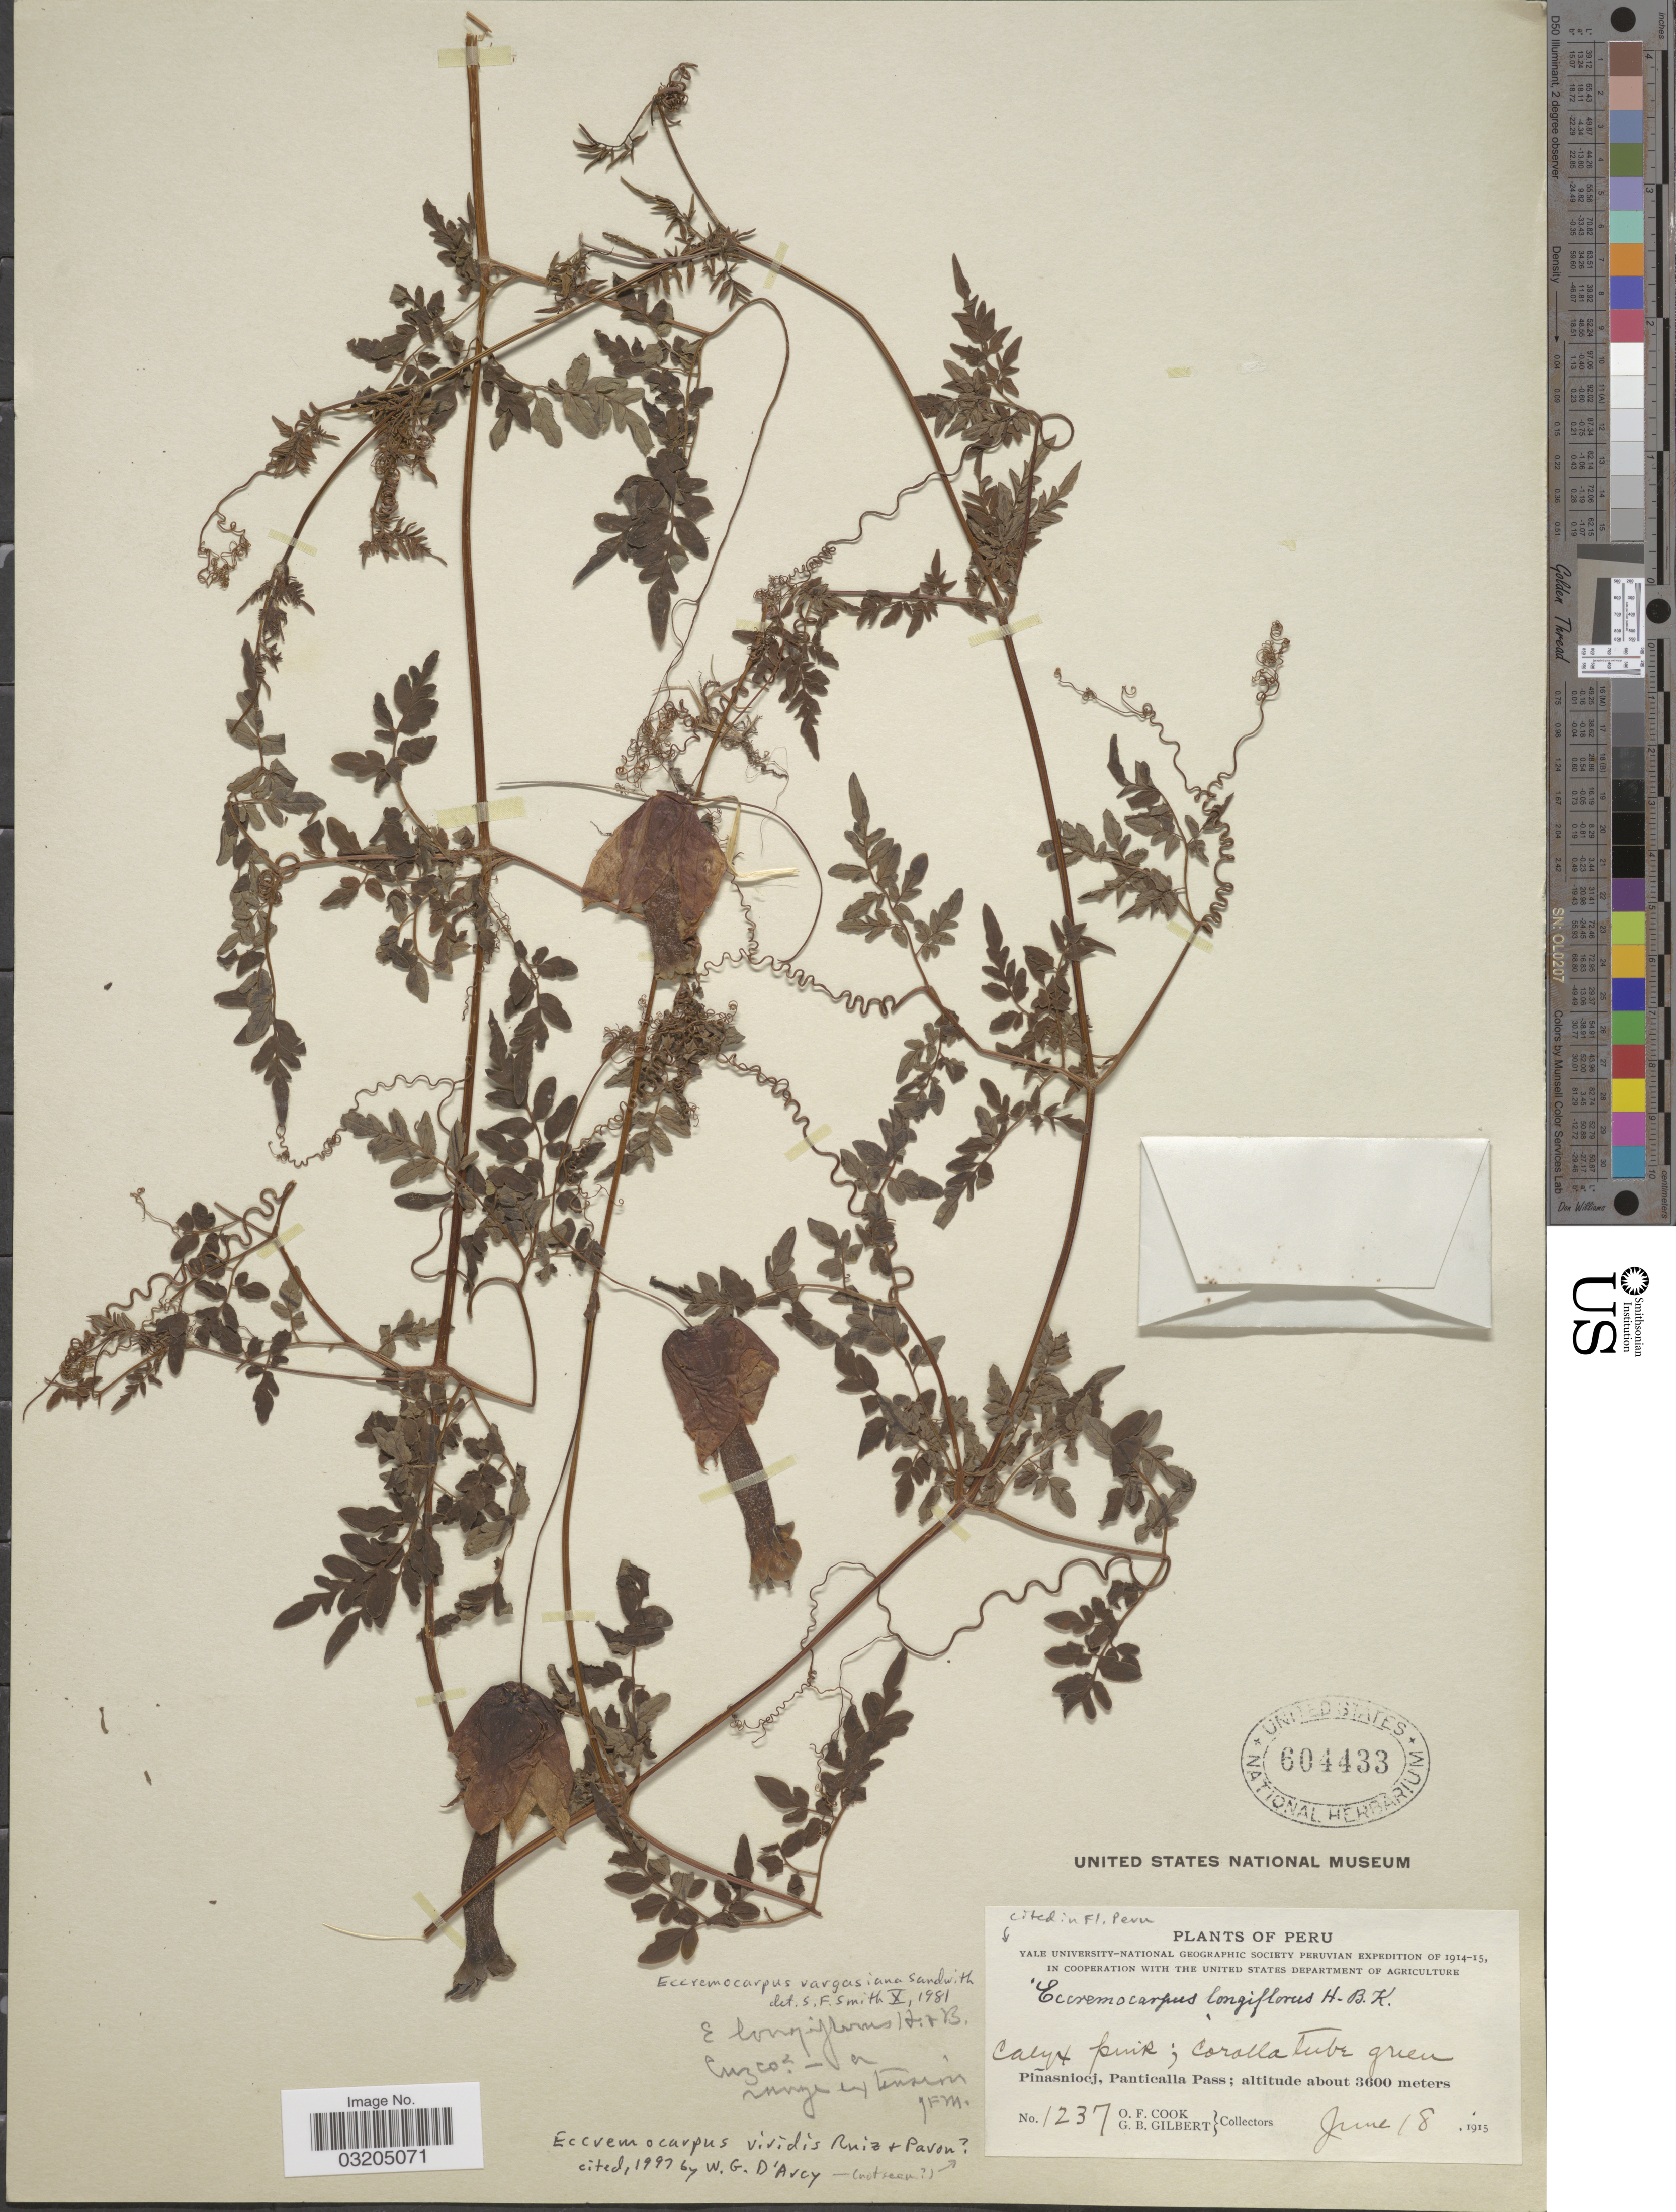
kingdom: Plantae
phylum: Tracheophyta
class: Magnoliopsida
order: Lamiales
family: Bignoniaceae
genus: Eccremocarpus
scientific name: Eccremocarpus viridis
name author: Ruiz & Pav.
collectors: O. F. Cook & G. B. Gilbert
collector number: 1237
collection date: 1915-06-18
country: Peru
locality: Pinasniocj, Panticalla Pass.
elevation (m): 3600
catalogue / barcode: US 604433